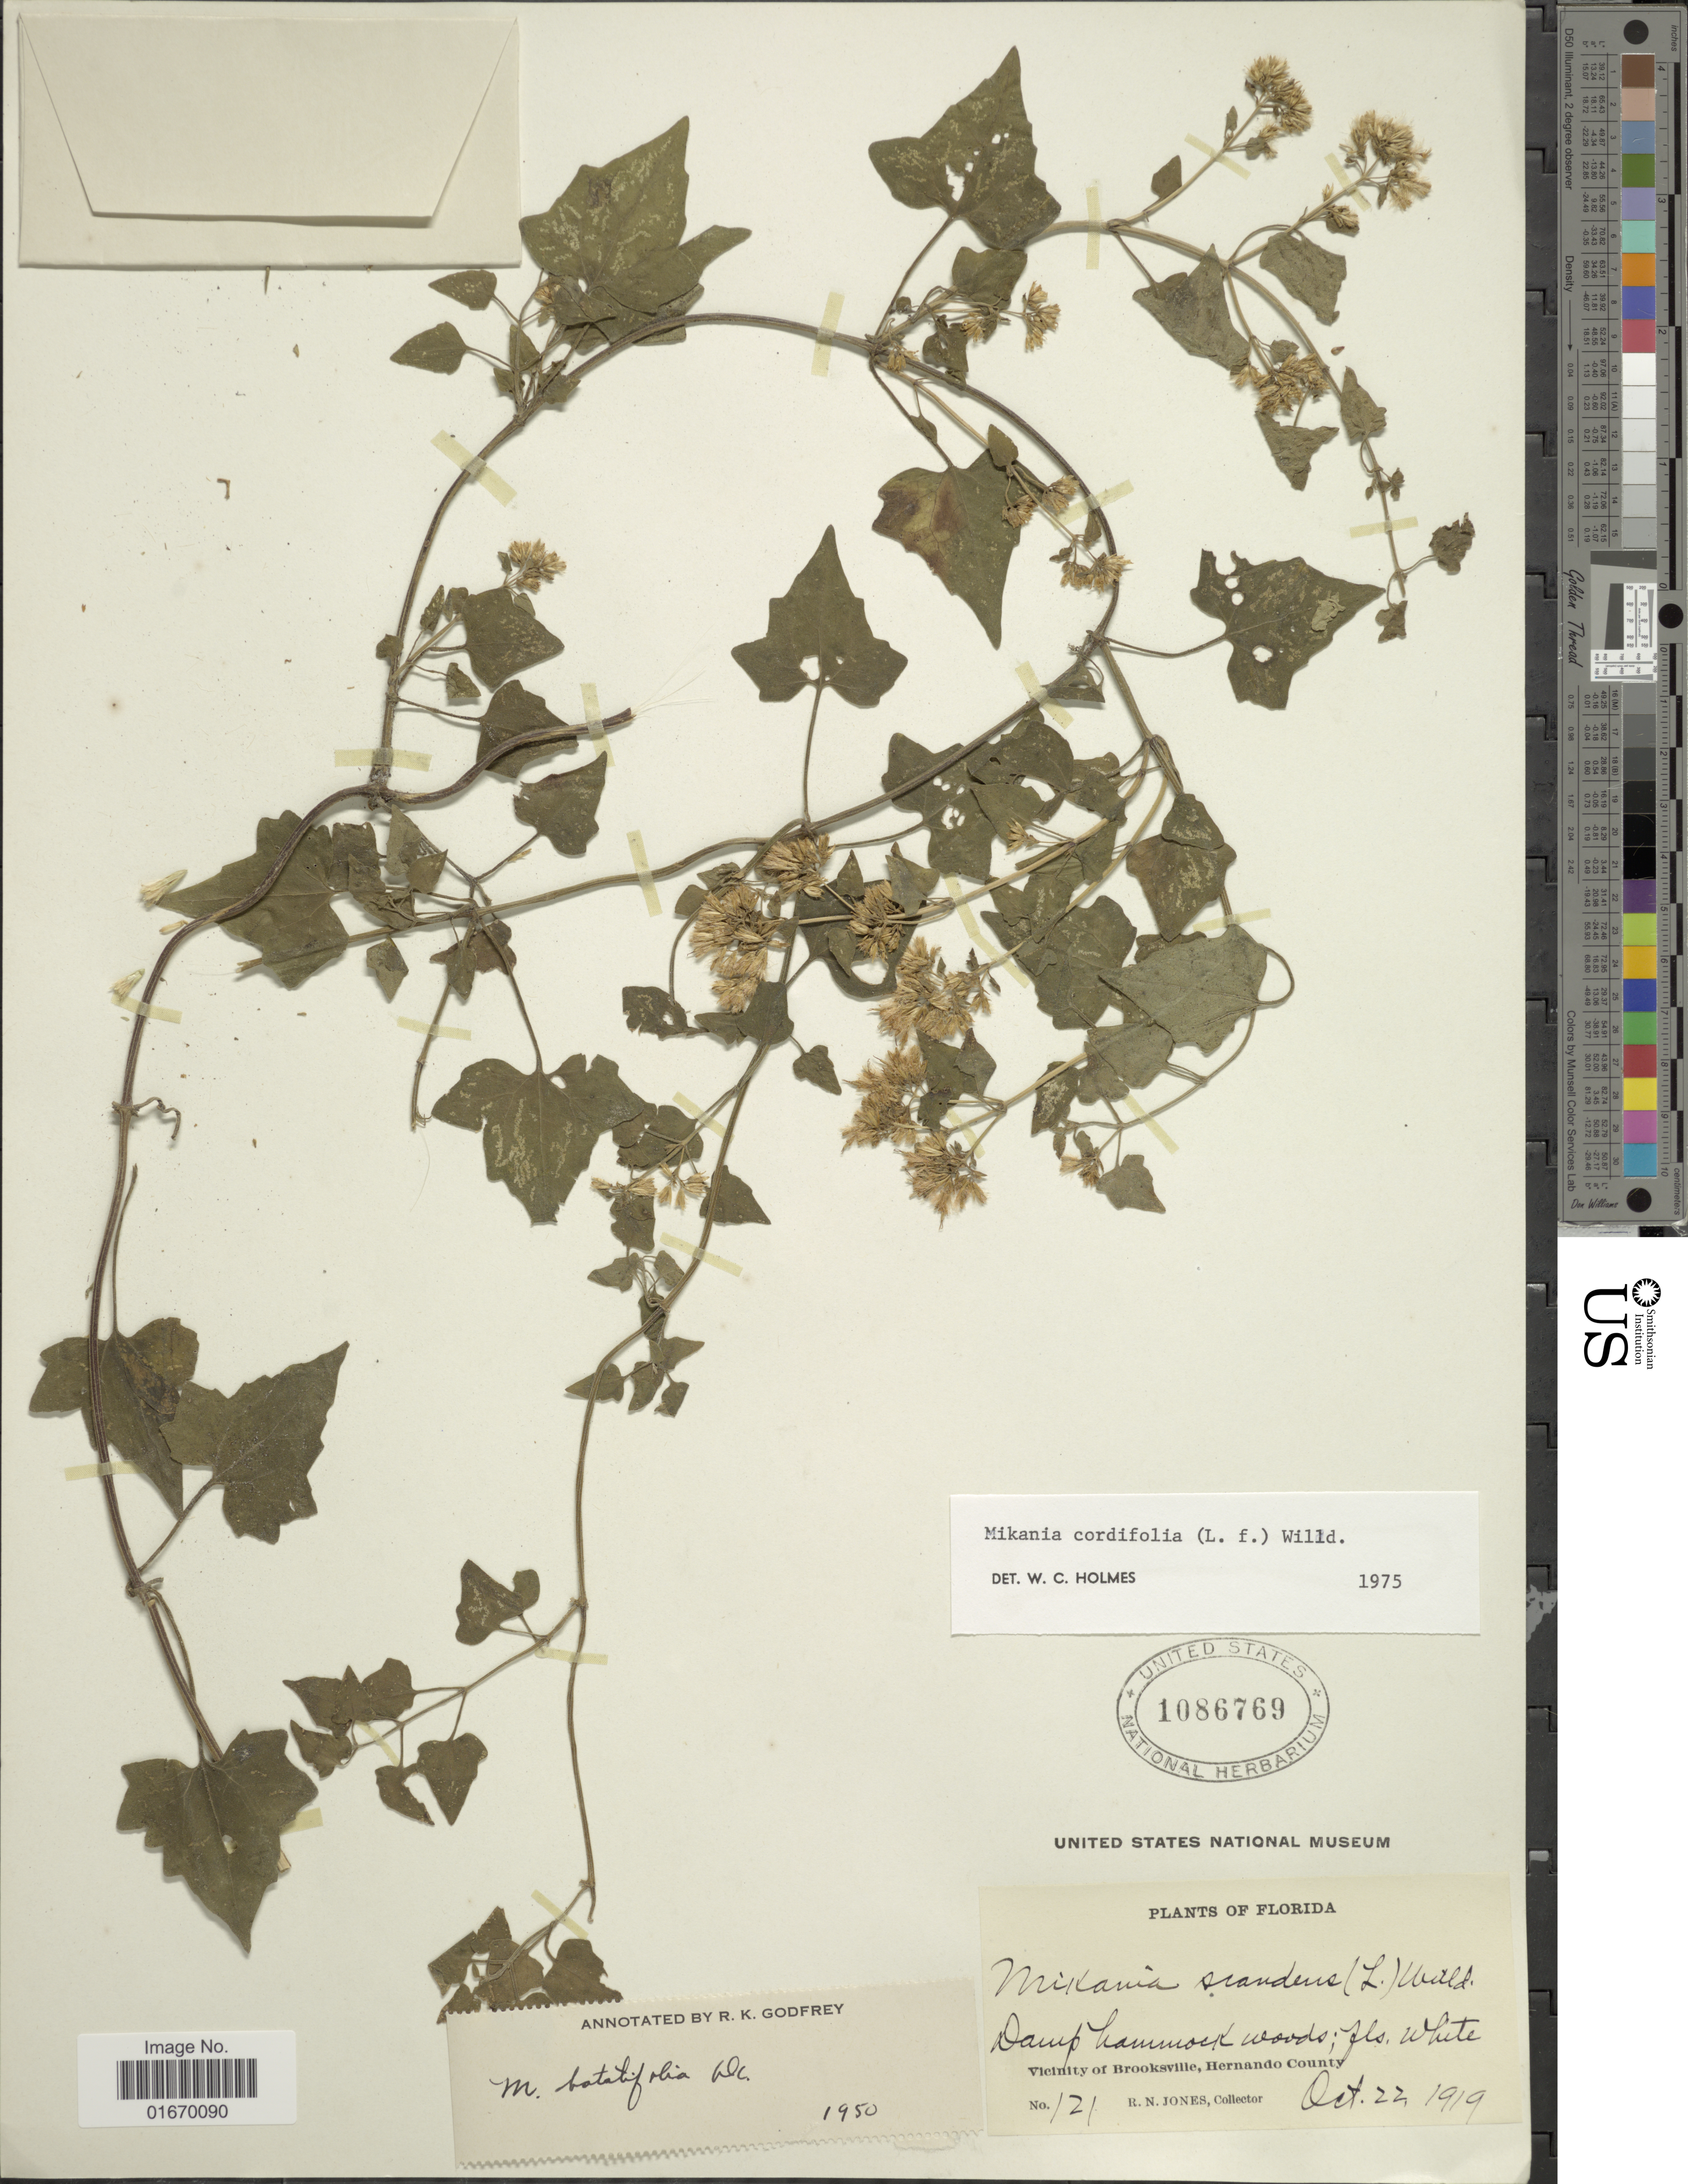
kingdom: Plantae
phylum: Tracheophyta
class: Magnoliopsida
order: Asterales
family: Asteraceae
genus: Mikania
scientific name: Mikania cordifolia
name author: Kunth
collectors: R. N. Jones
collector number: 121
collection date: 1919-10-22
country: United States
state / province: Florida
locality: Vicinity of Brooksville, Hernando County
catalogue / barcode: US 1086769